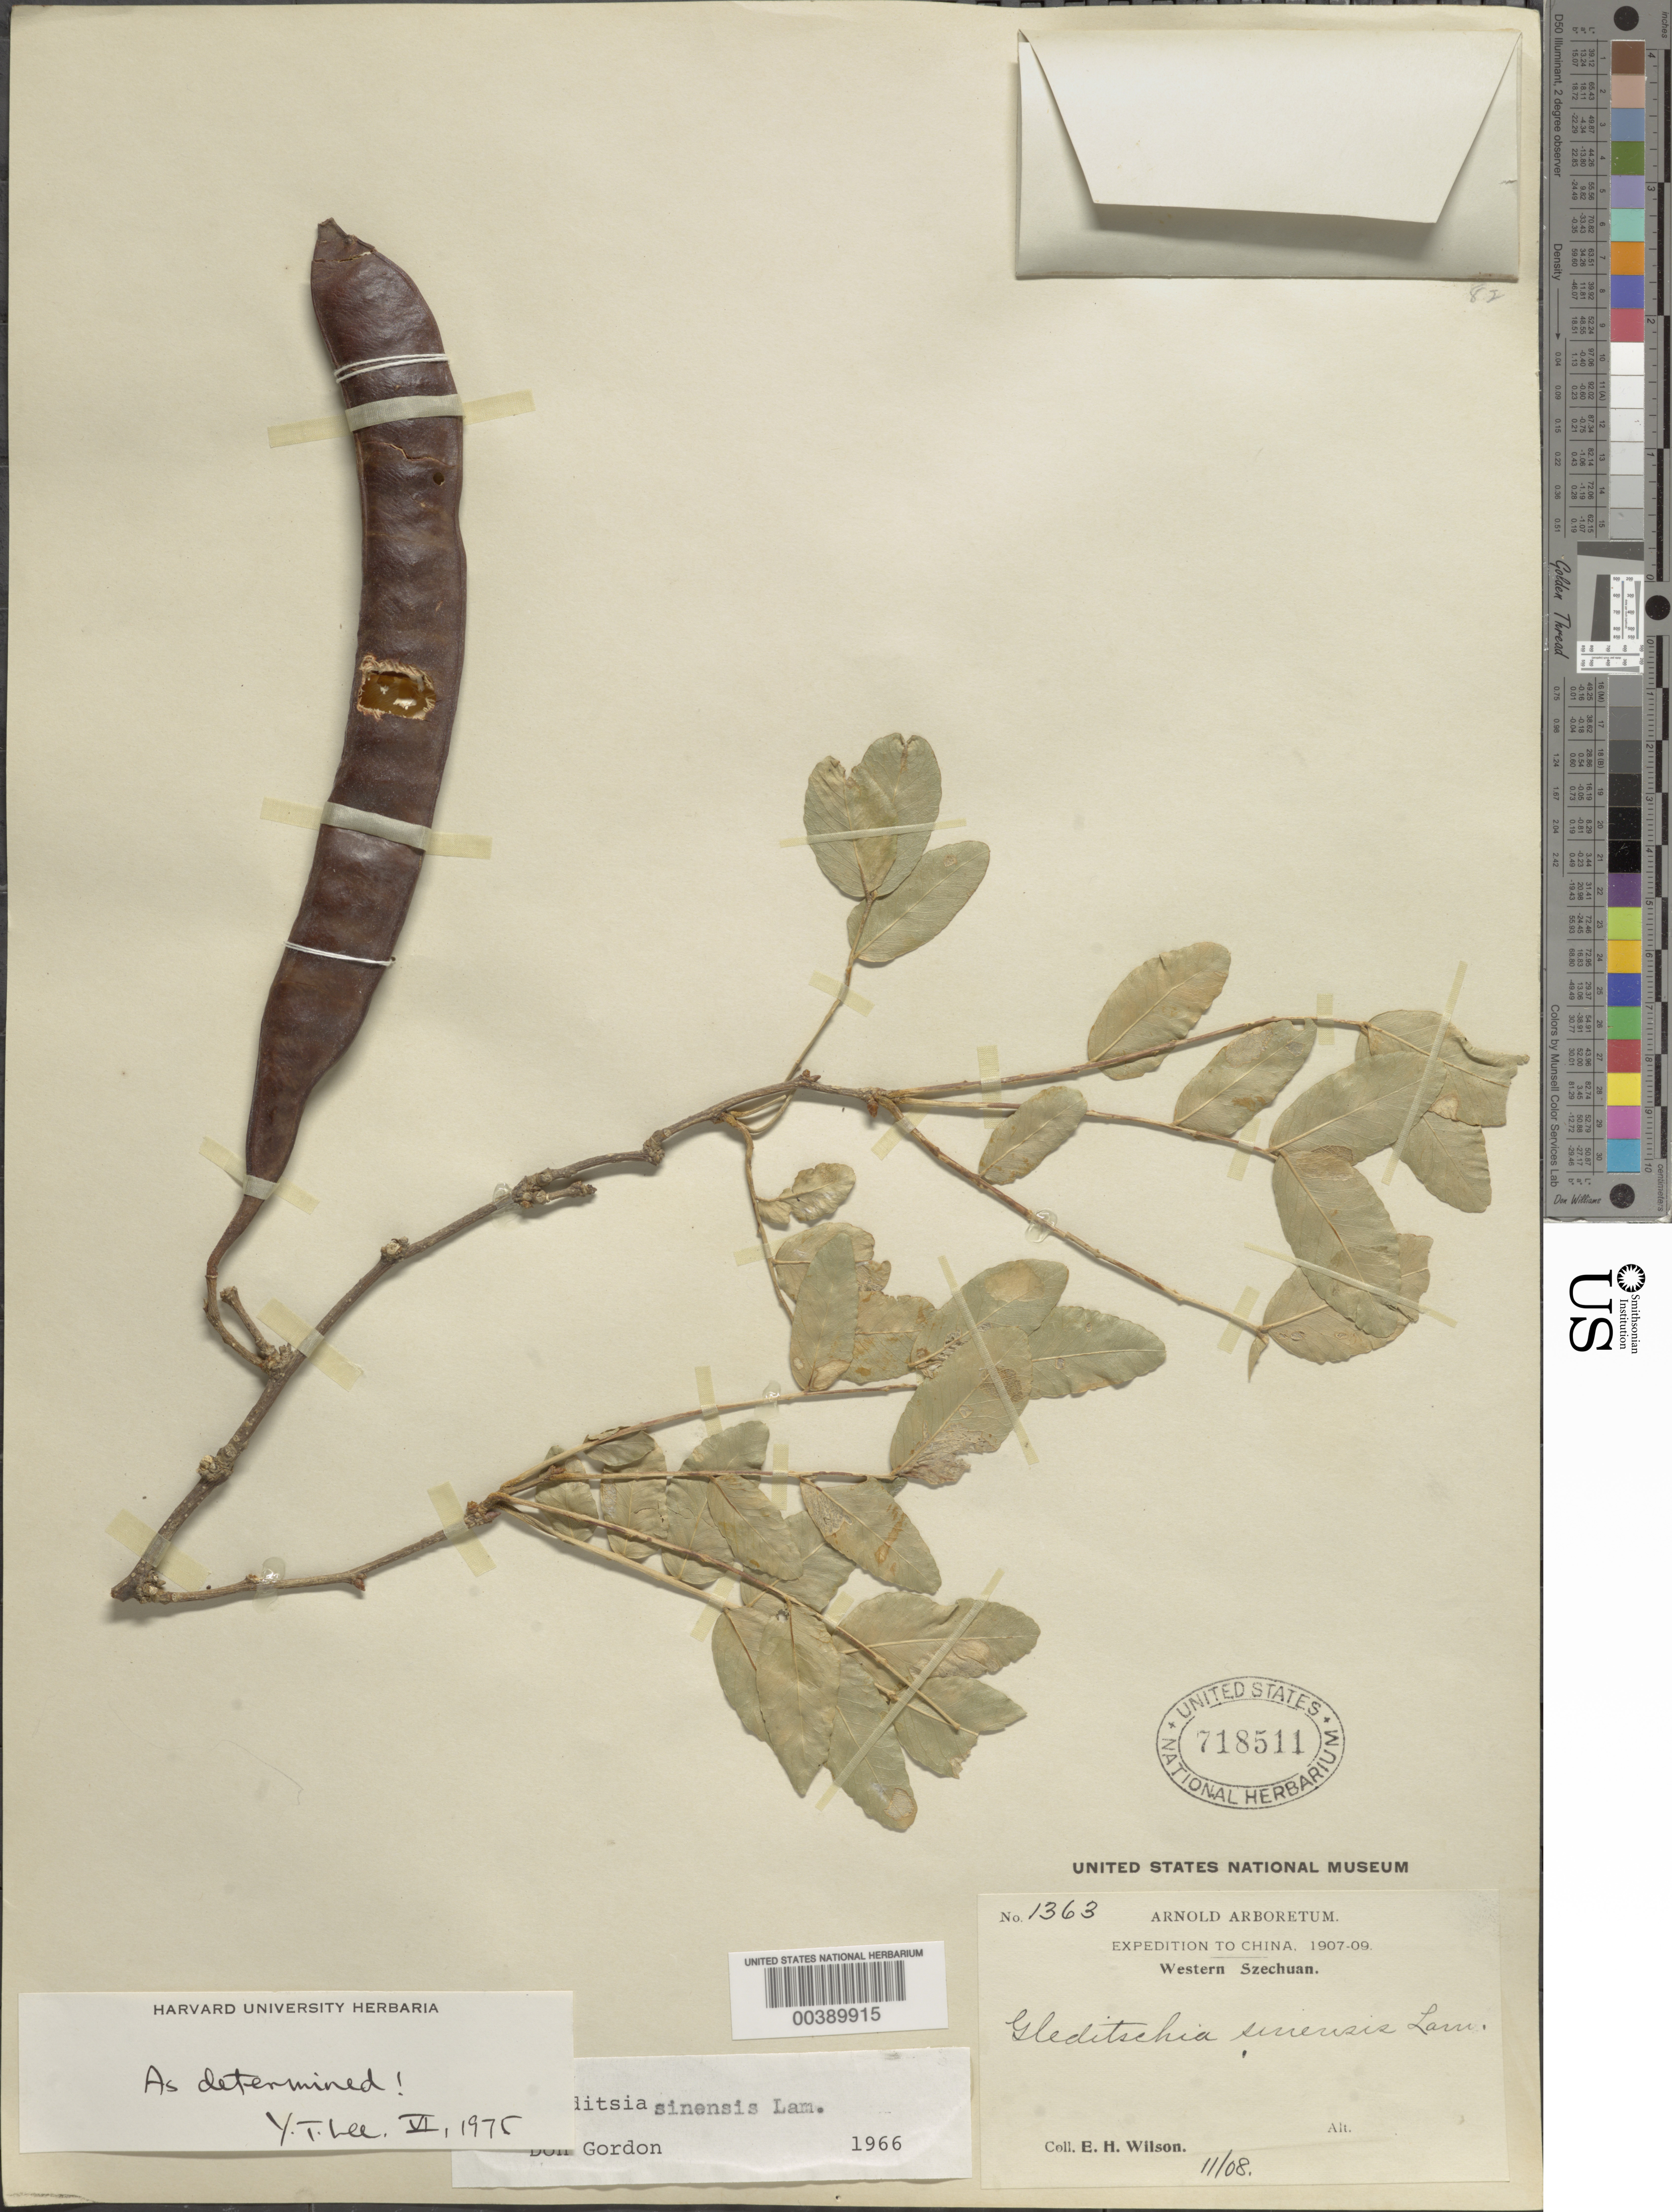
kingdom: Plantae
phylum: Tracheophyta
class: Magnoliopsida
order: Fabales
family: Fabaceae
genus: Gleditsia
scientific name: Gleditsia sinensis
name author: Lam.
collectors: E. H. Wilson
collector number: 1363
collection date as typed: Nov 1908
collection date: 1908-11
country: China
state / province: Sichuan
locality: Western szechuan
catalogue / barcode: US 718511